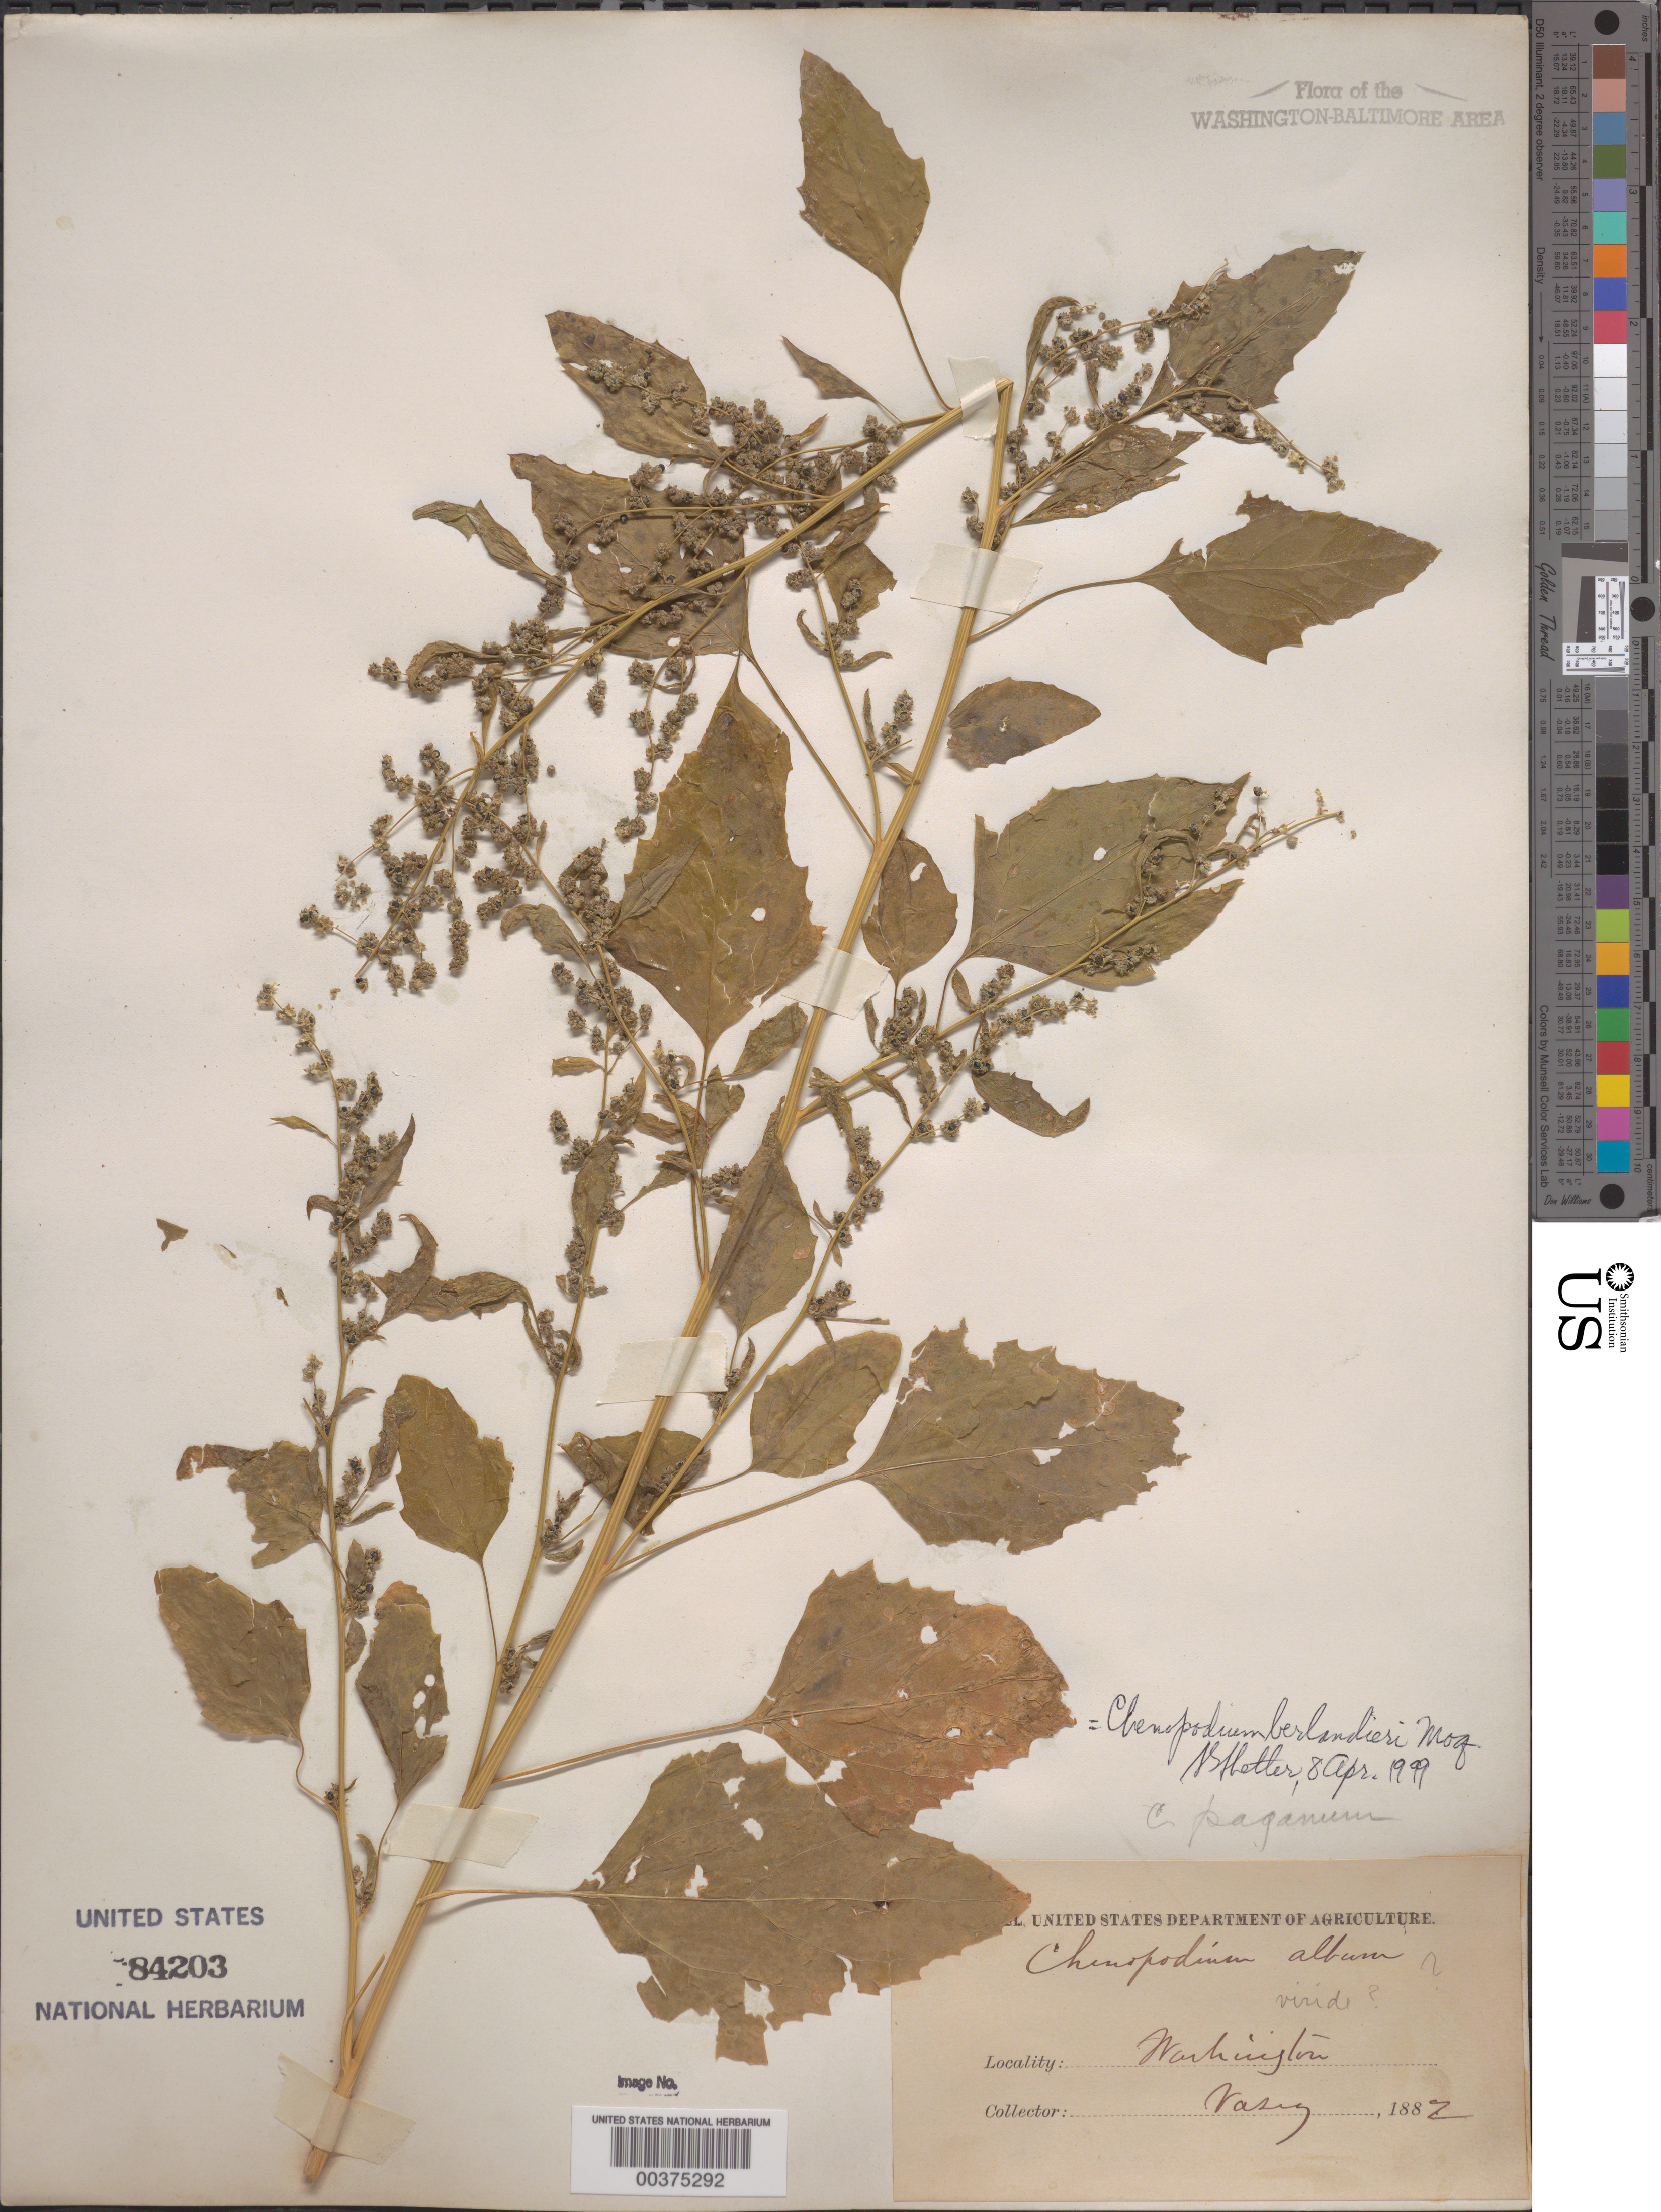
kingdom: Plantae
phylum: Tracheophyta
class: Magnoliopsida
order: Caryophyllales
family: Amaranthaceae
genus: Chenopodium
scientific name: Chenopodium berlandieri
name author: Moq.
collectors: G. Vasey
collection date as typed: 1882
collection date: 1882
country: United States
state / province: District of Columbia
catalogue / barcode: US 84203